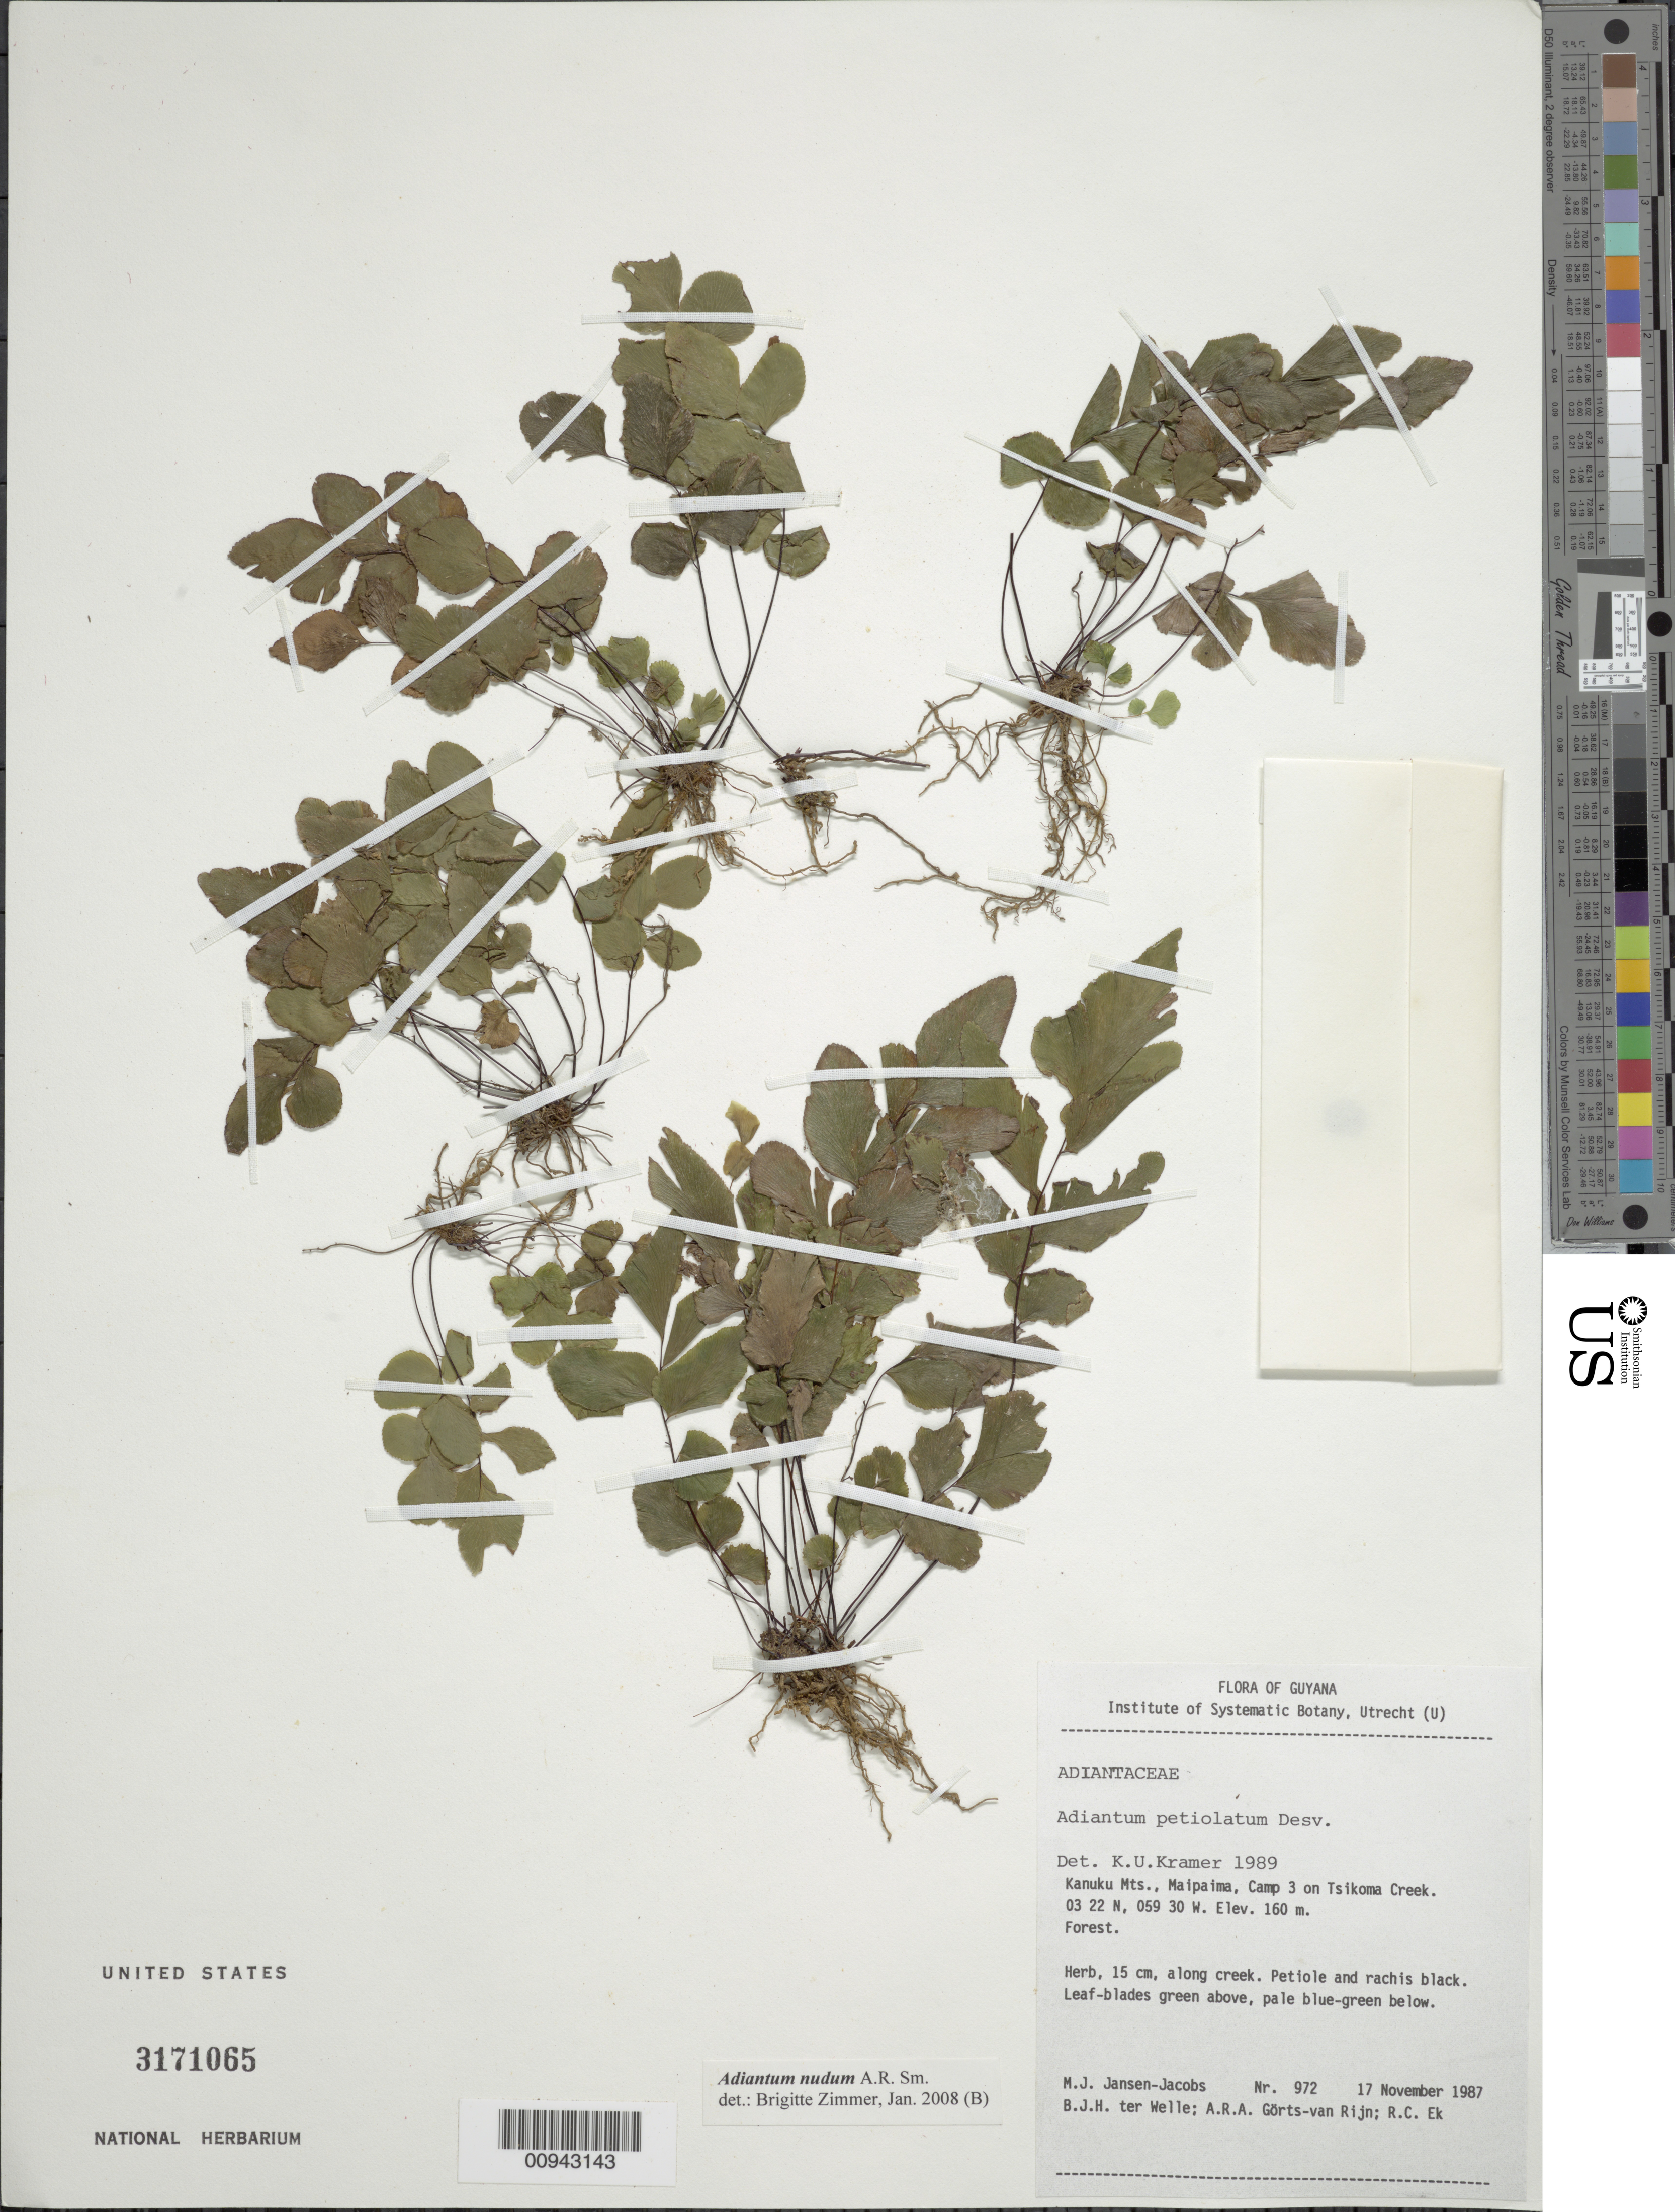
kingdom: Plantae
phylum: Tracheophyta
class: Polypodiopsida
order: Polypodiales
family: Pteridaceae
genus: Adiantum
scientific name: Adiantum nudum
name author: A.R. Sm.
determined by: Zimmer, B.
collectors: M. J. Jansen-Jacobs, B. Welle, A. .R. A. Görts-van Rijn & R. C. Ek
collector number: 972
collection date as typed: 17-Nov-87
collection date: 1987-11-17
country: Guyana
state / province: U. Takutu-U. Essequibo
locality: Kanuku Mts., Maipaima, Camp 3 on Tsikoma Creek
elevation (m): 160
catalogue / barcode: US 3171065